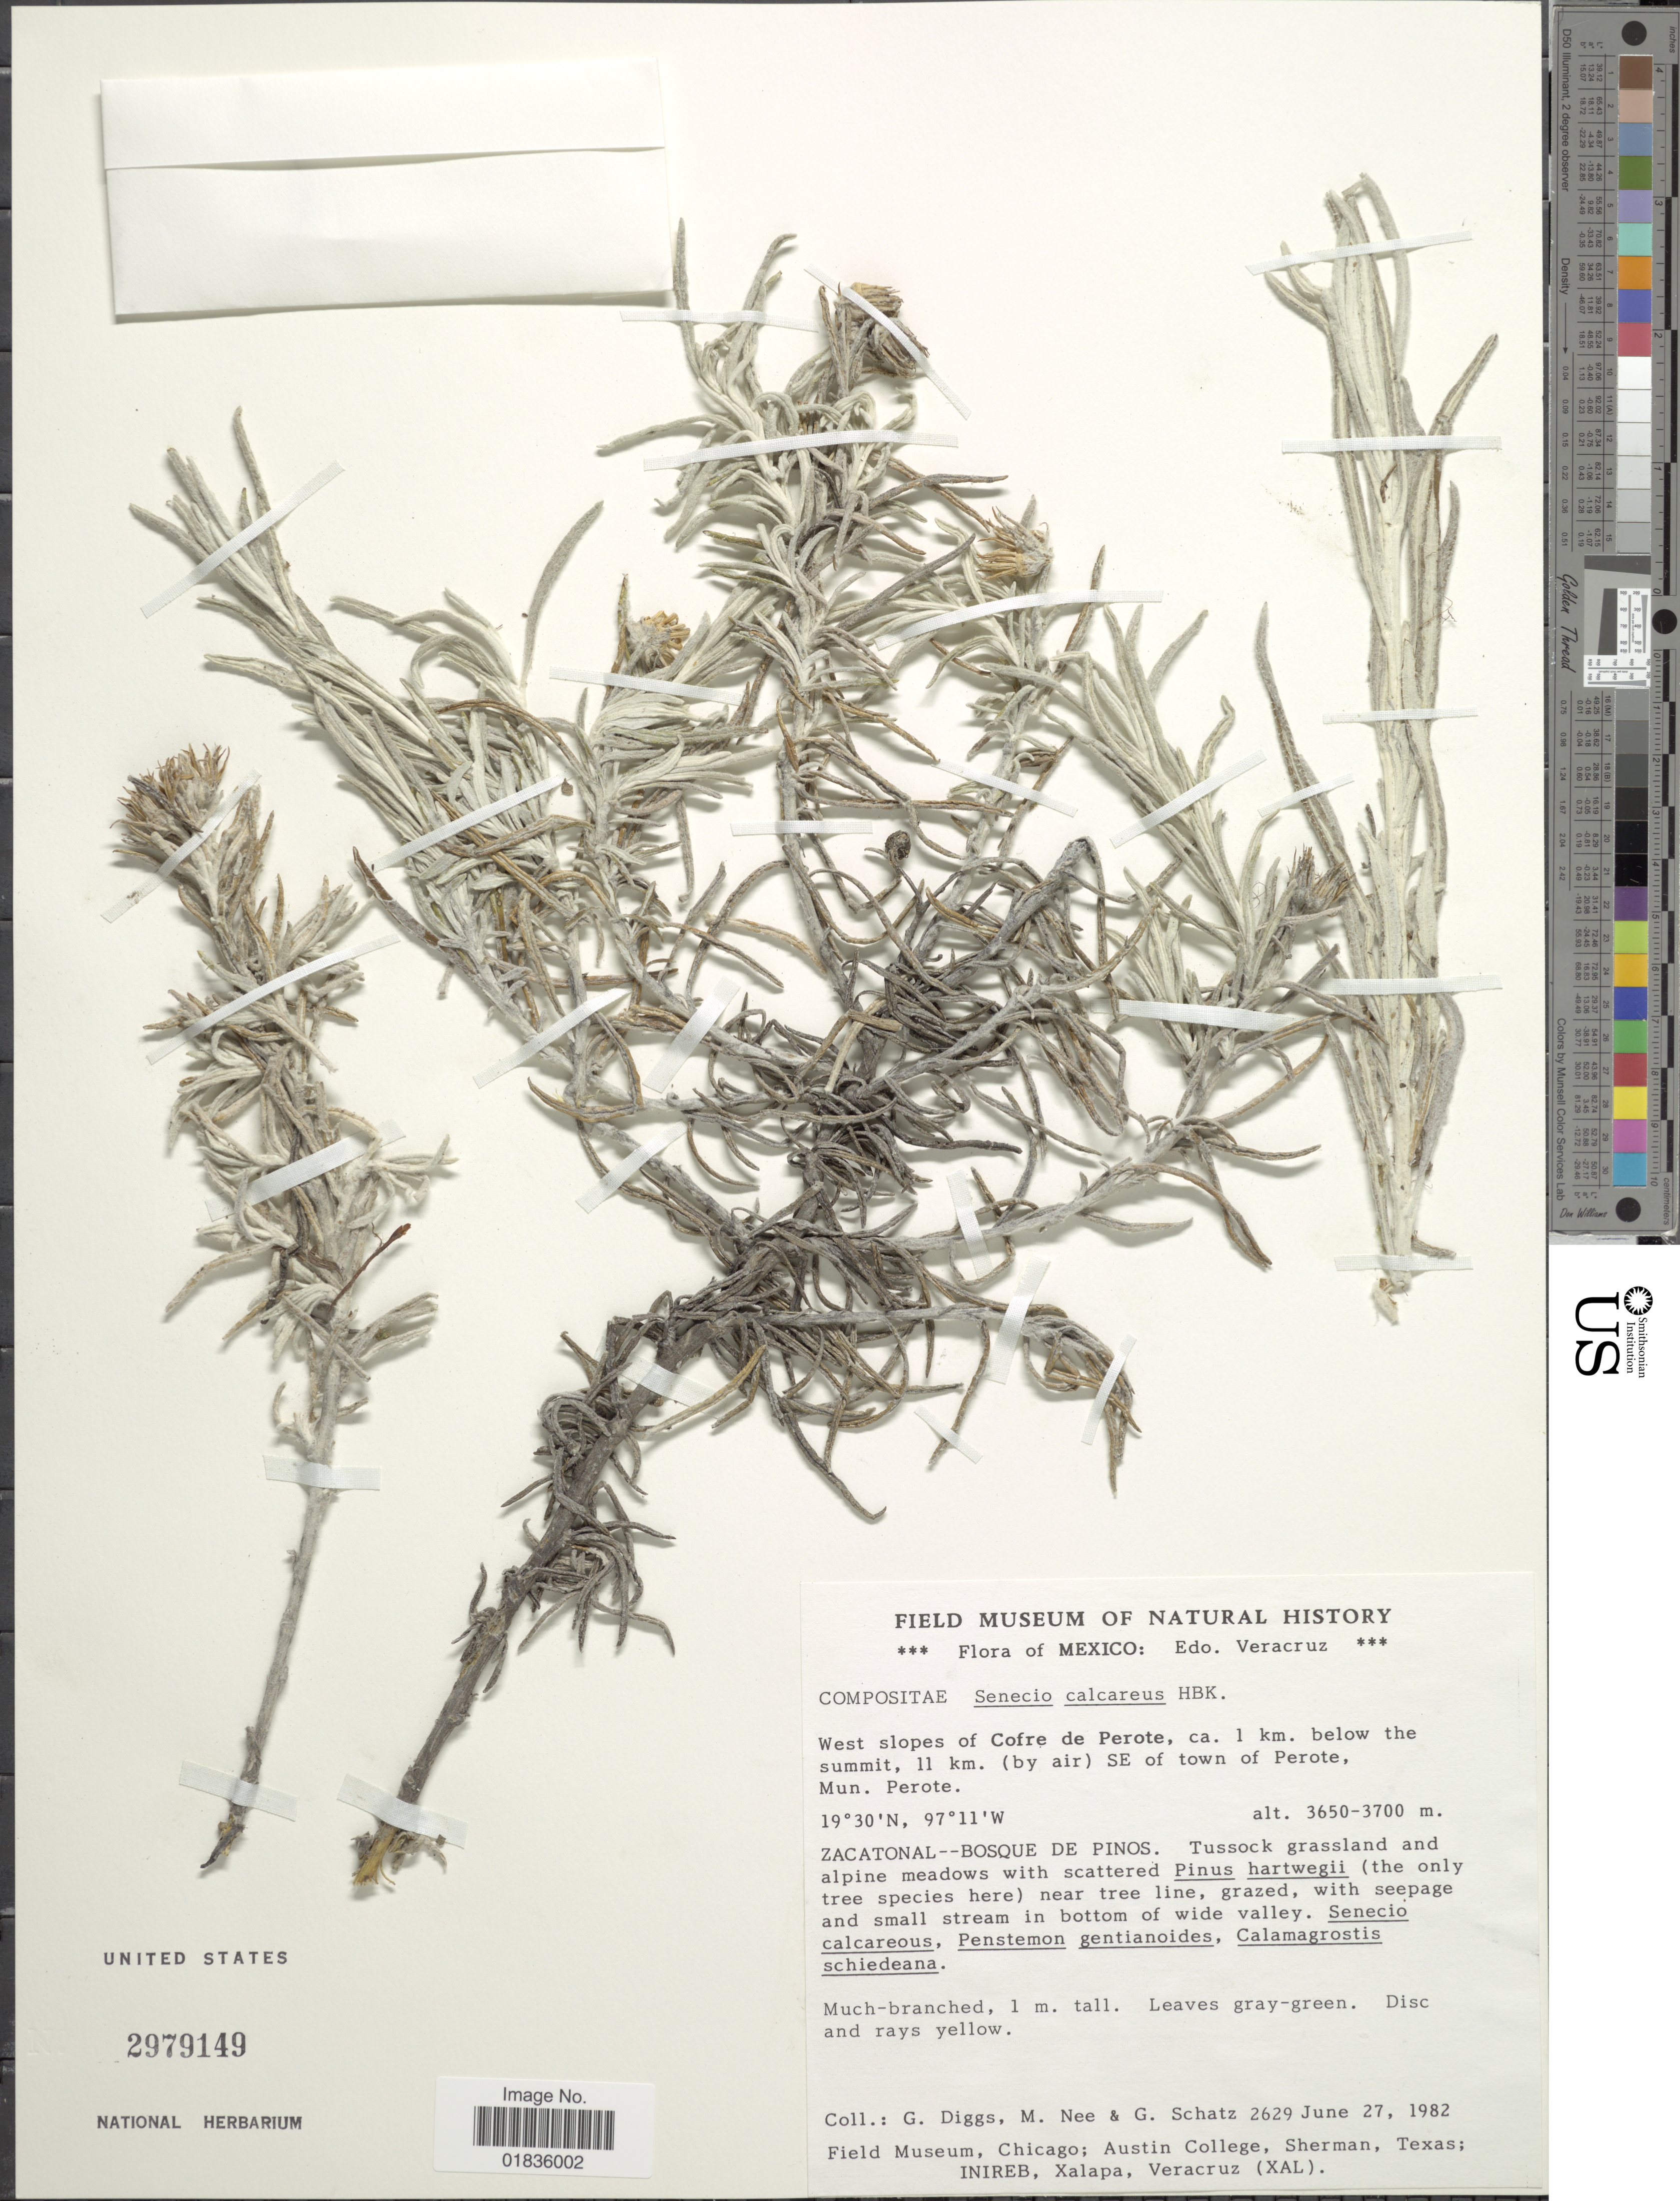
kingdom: Plantae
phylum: Tracheophyta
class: Magnoliopsida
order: Asterales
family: Asteraceae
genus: Senecio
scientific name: Senecio mairetianus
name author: DC.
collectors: G. Diggs, M. Nee & G. C. Schatz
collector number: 2629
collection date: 1982-06-27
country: Mexico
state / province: Veracruz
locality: Veracruz, west slopes of Cofre de Perote, ca. 1 km. blow the summit, 11 km. (by air) SE of town of Perote, Mun. Perote.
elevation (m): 3650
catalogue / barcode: US 2979149